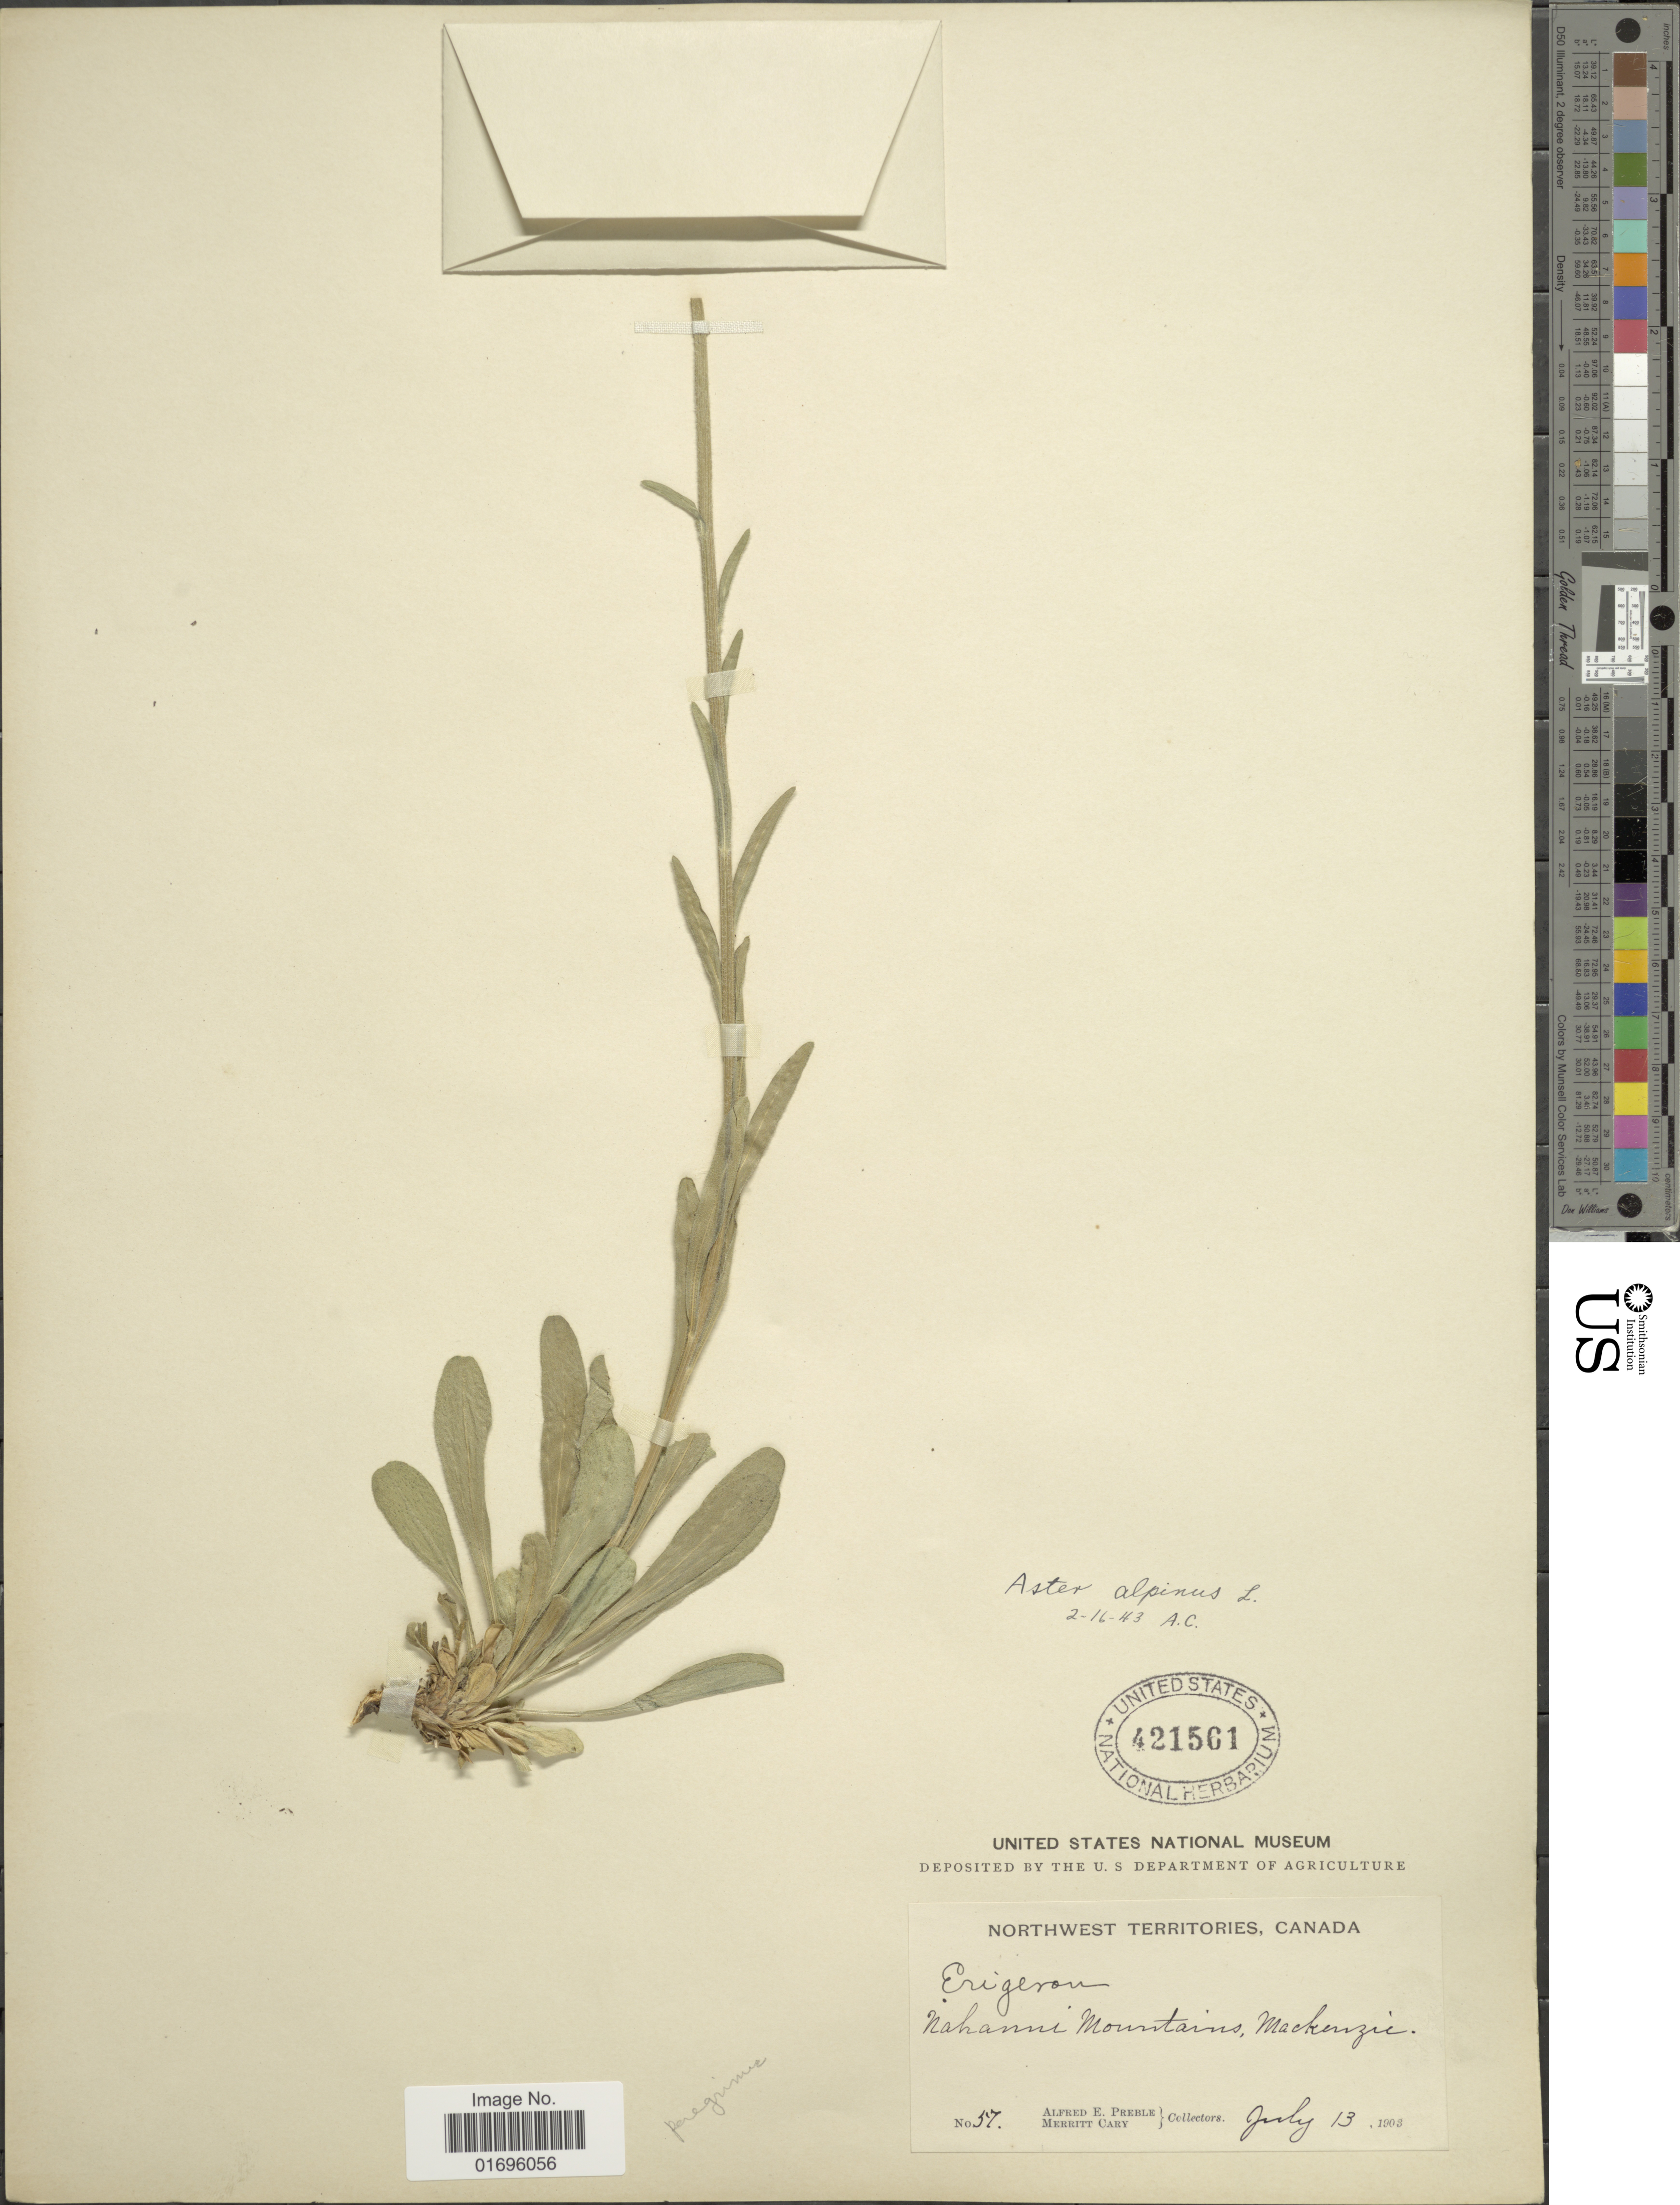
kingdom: Plantae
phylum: Tracheophyta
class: Magnoliopsida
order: Asterales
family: Asteraceae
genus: Aster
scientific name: Aster alpinus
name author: L.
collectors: A. Preble & M. Cary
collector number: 57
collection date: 1903-07-13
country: Canada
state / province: Northwest Territories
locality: Nahanni Mountains, Mackenzie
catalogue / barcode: US 421561